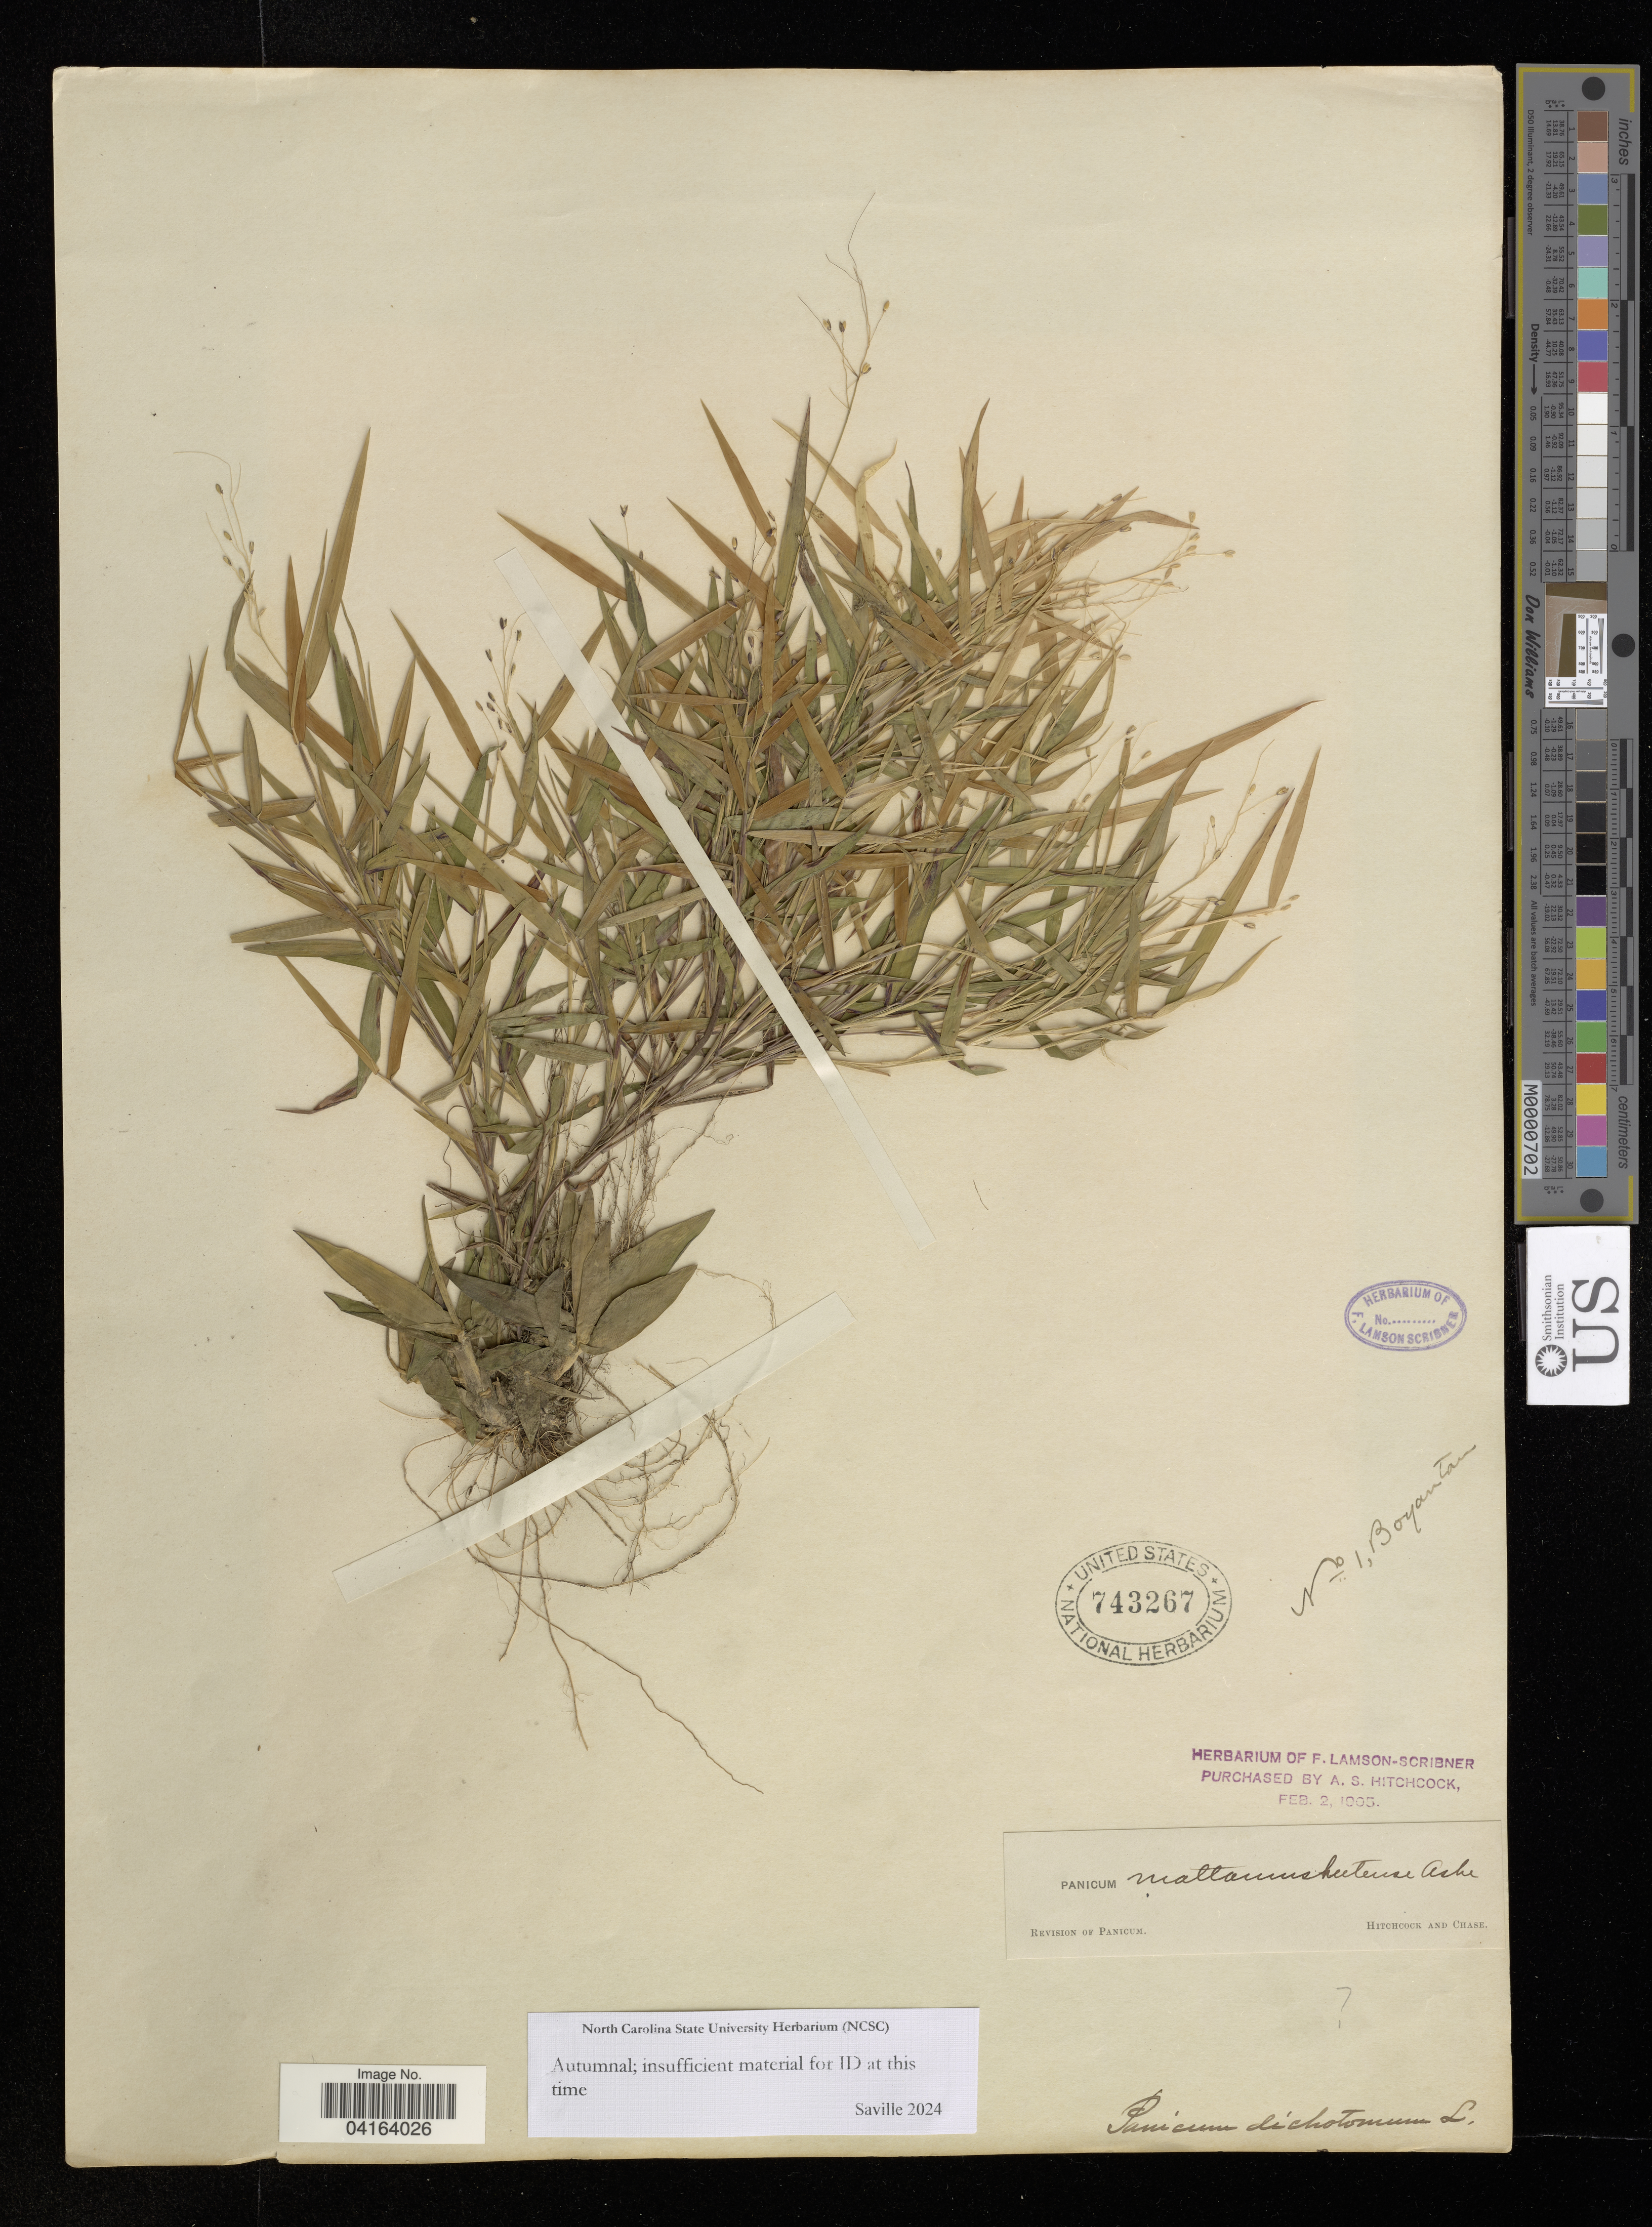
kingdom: Plantae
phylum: Tracheophyta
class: Liliopsida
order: Poales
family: Poaceae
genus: Panicum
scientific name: Panicum mattamuskeetense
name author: Ashe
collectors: F. Lamson-Scribner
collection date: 1905-02-02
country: United States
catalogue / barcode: US 743267